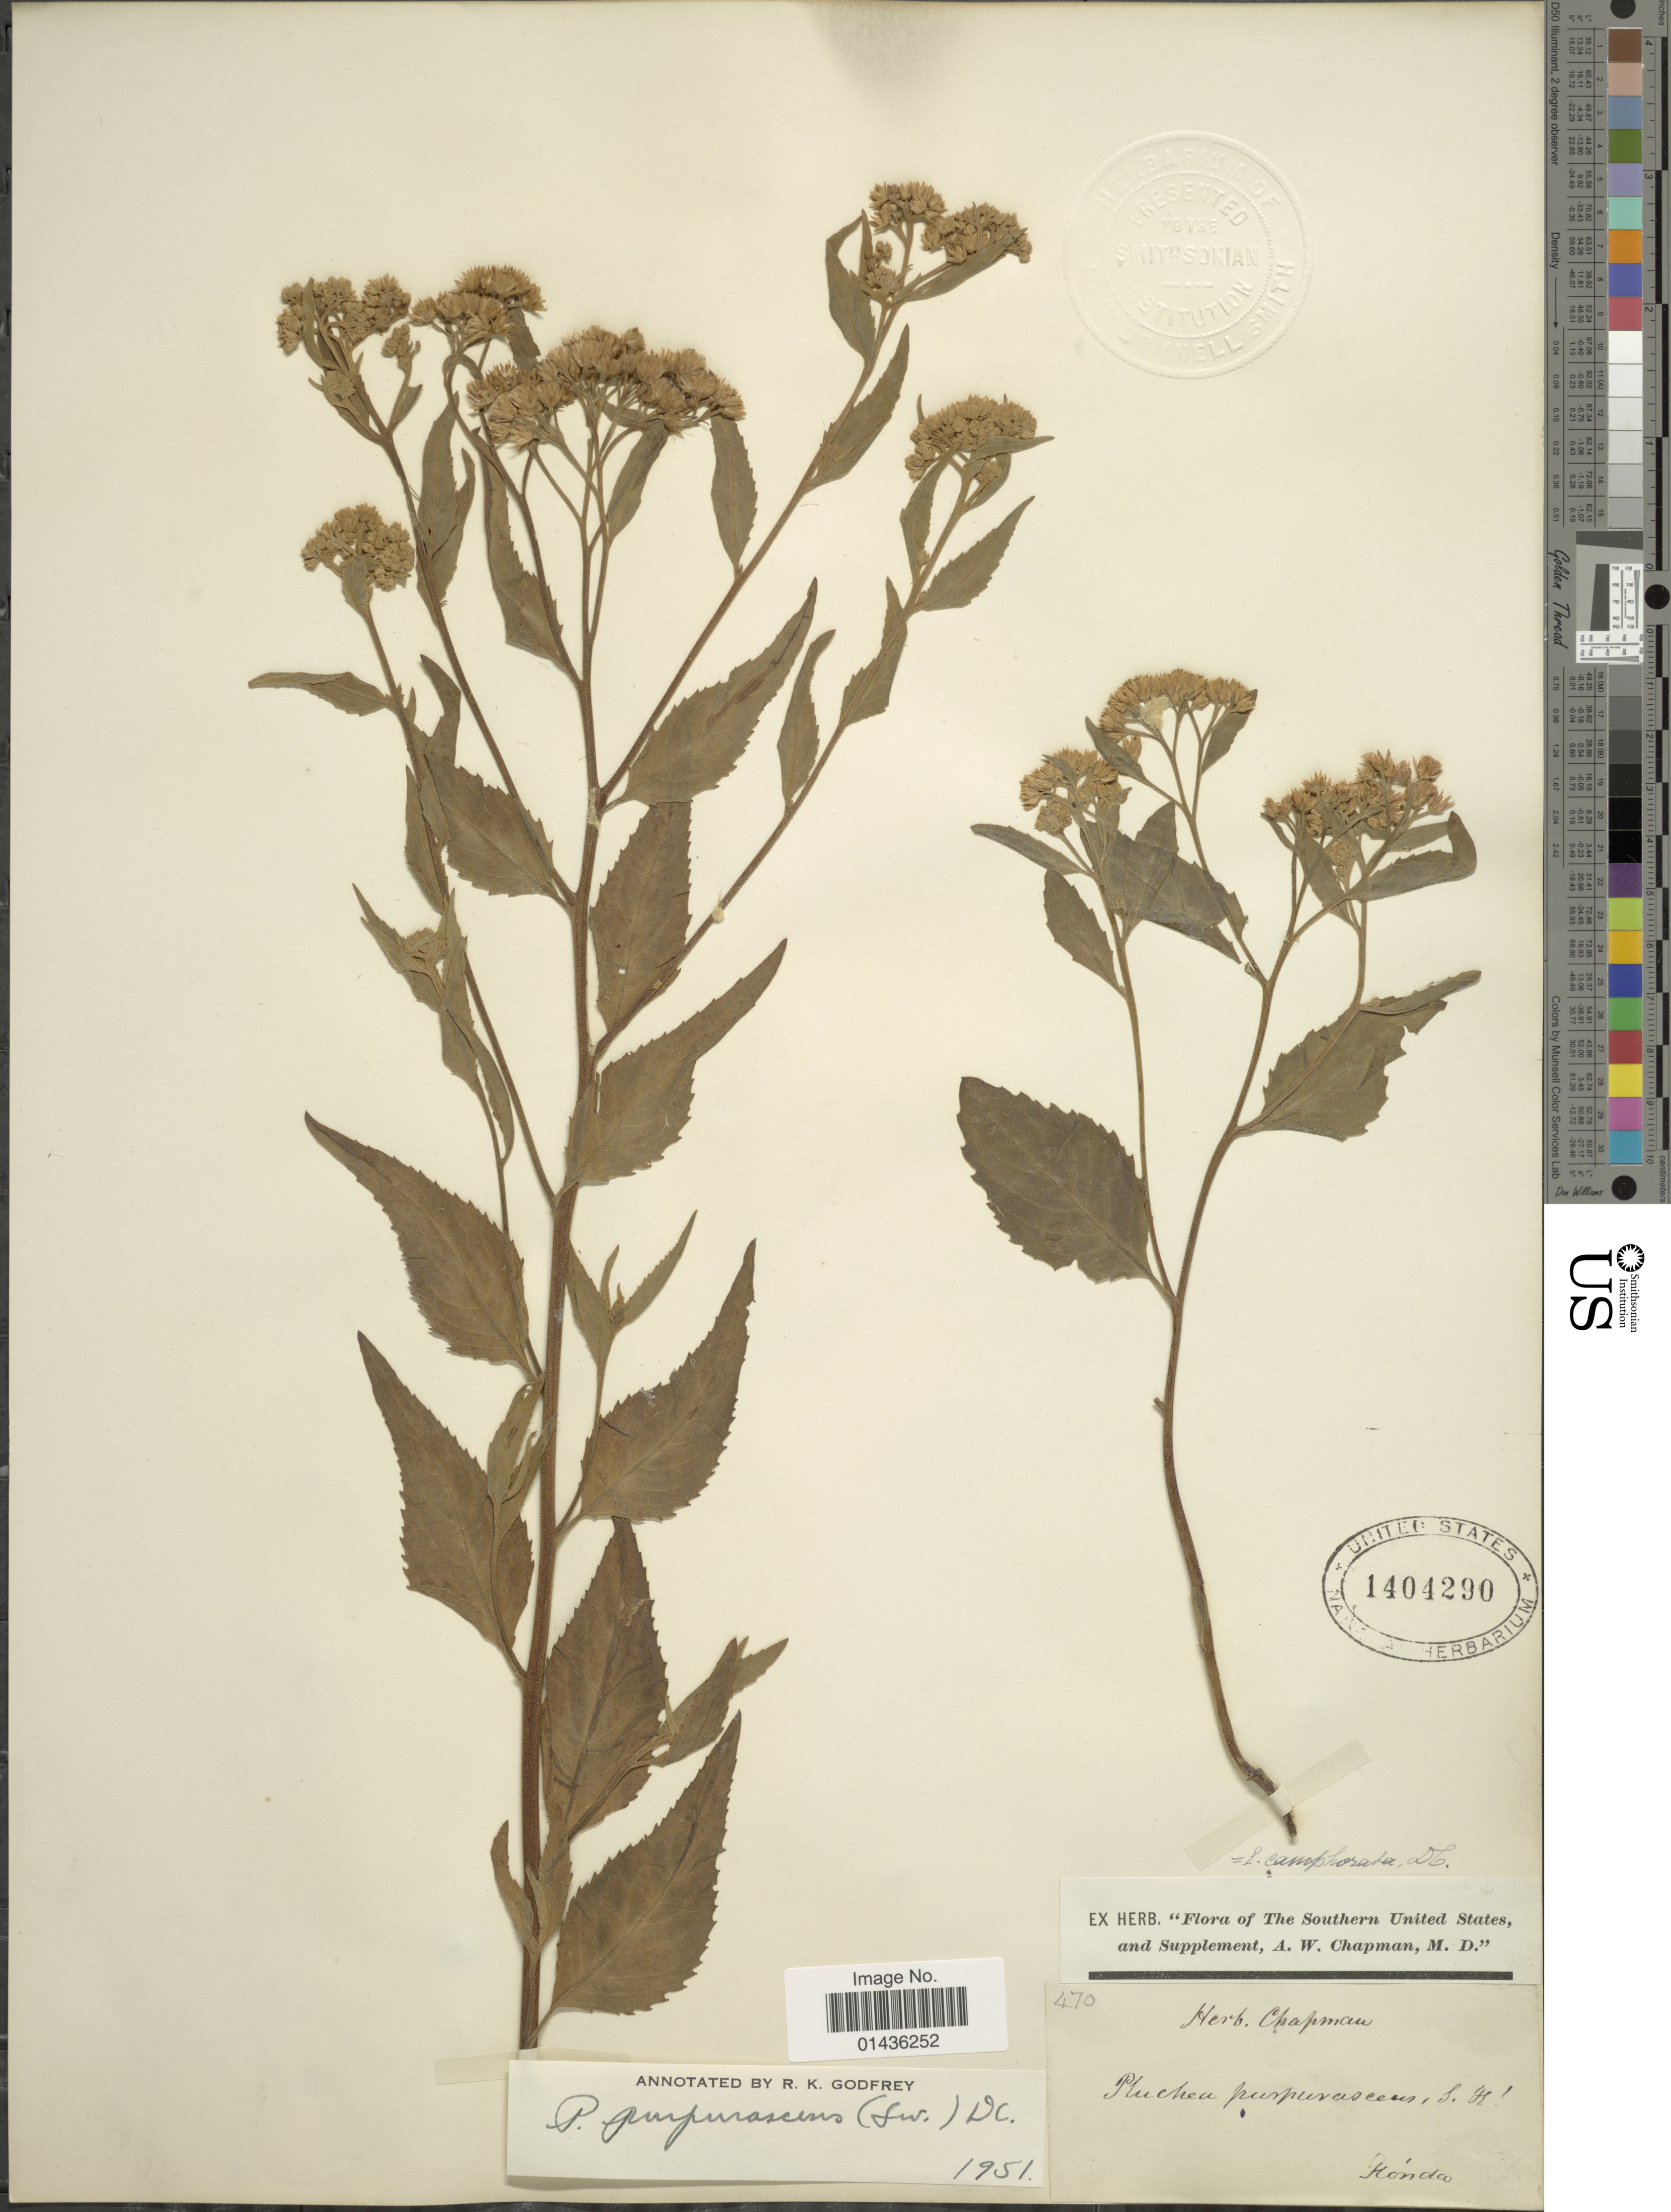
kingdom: Plantae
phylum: Tracheophyta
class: Magnoliopsida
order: Asterales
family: Asteraceae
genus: Pluchea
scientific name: Pluchea odorata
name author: (L.) Cass.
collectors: ex herb. A.W. Chapman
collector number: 470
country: United States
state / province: Florida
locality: Southern United States, and Supplement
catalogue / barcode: US 1404290